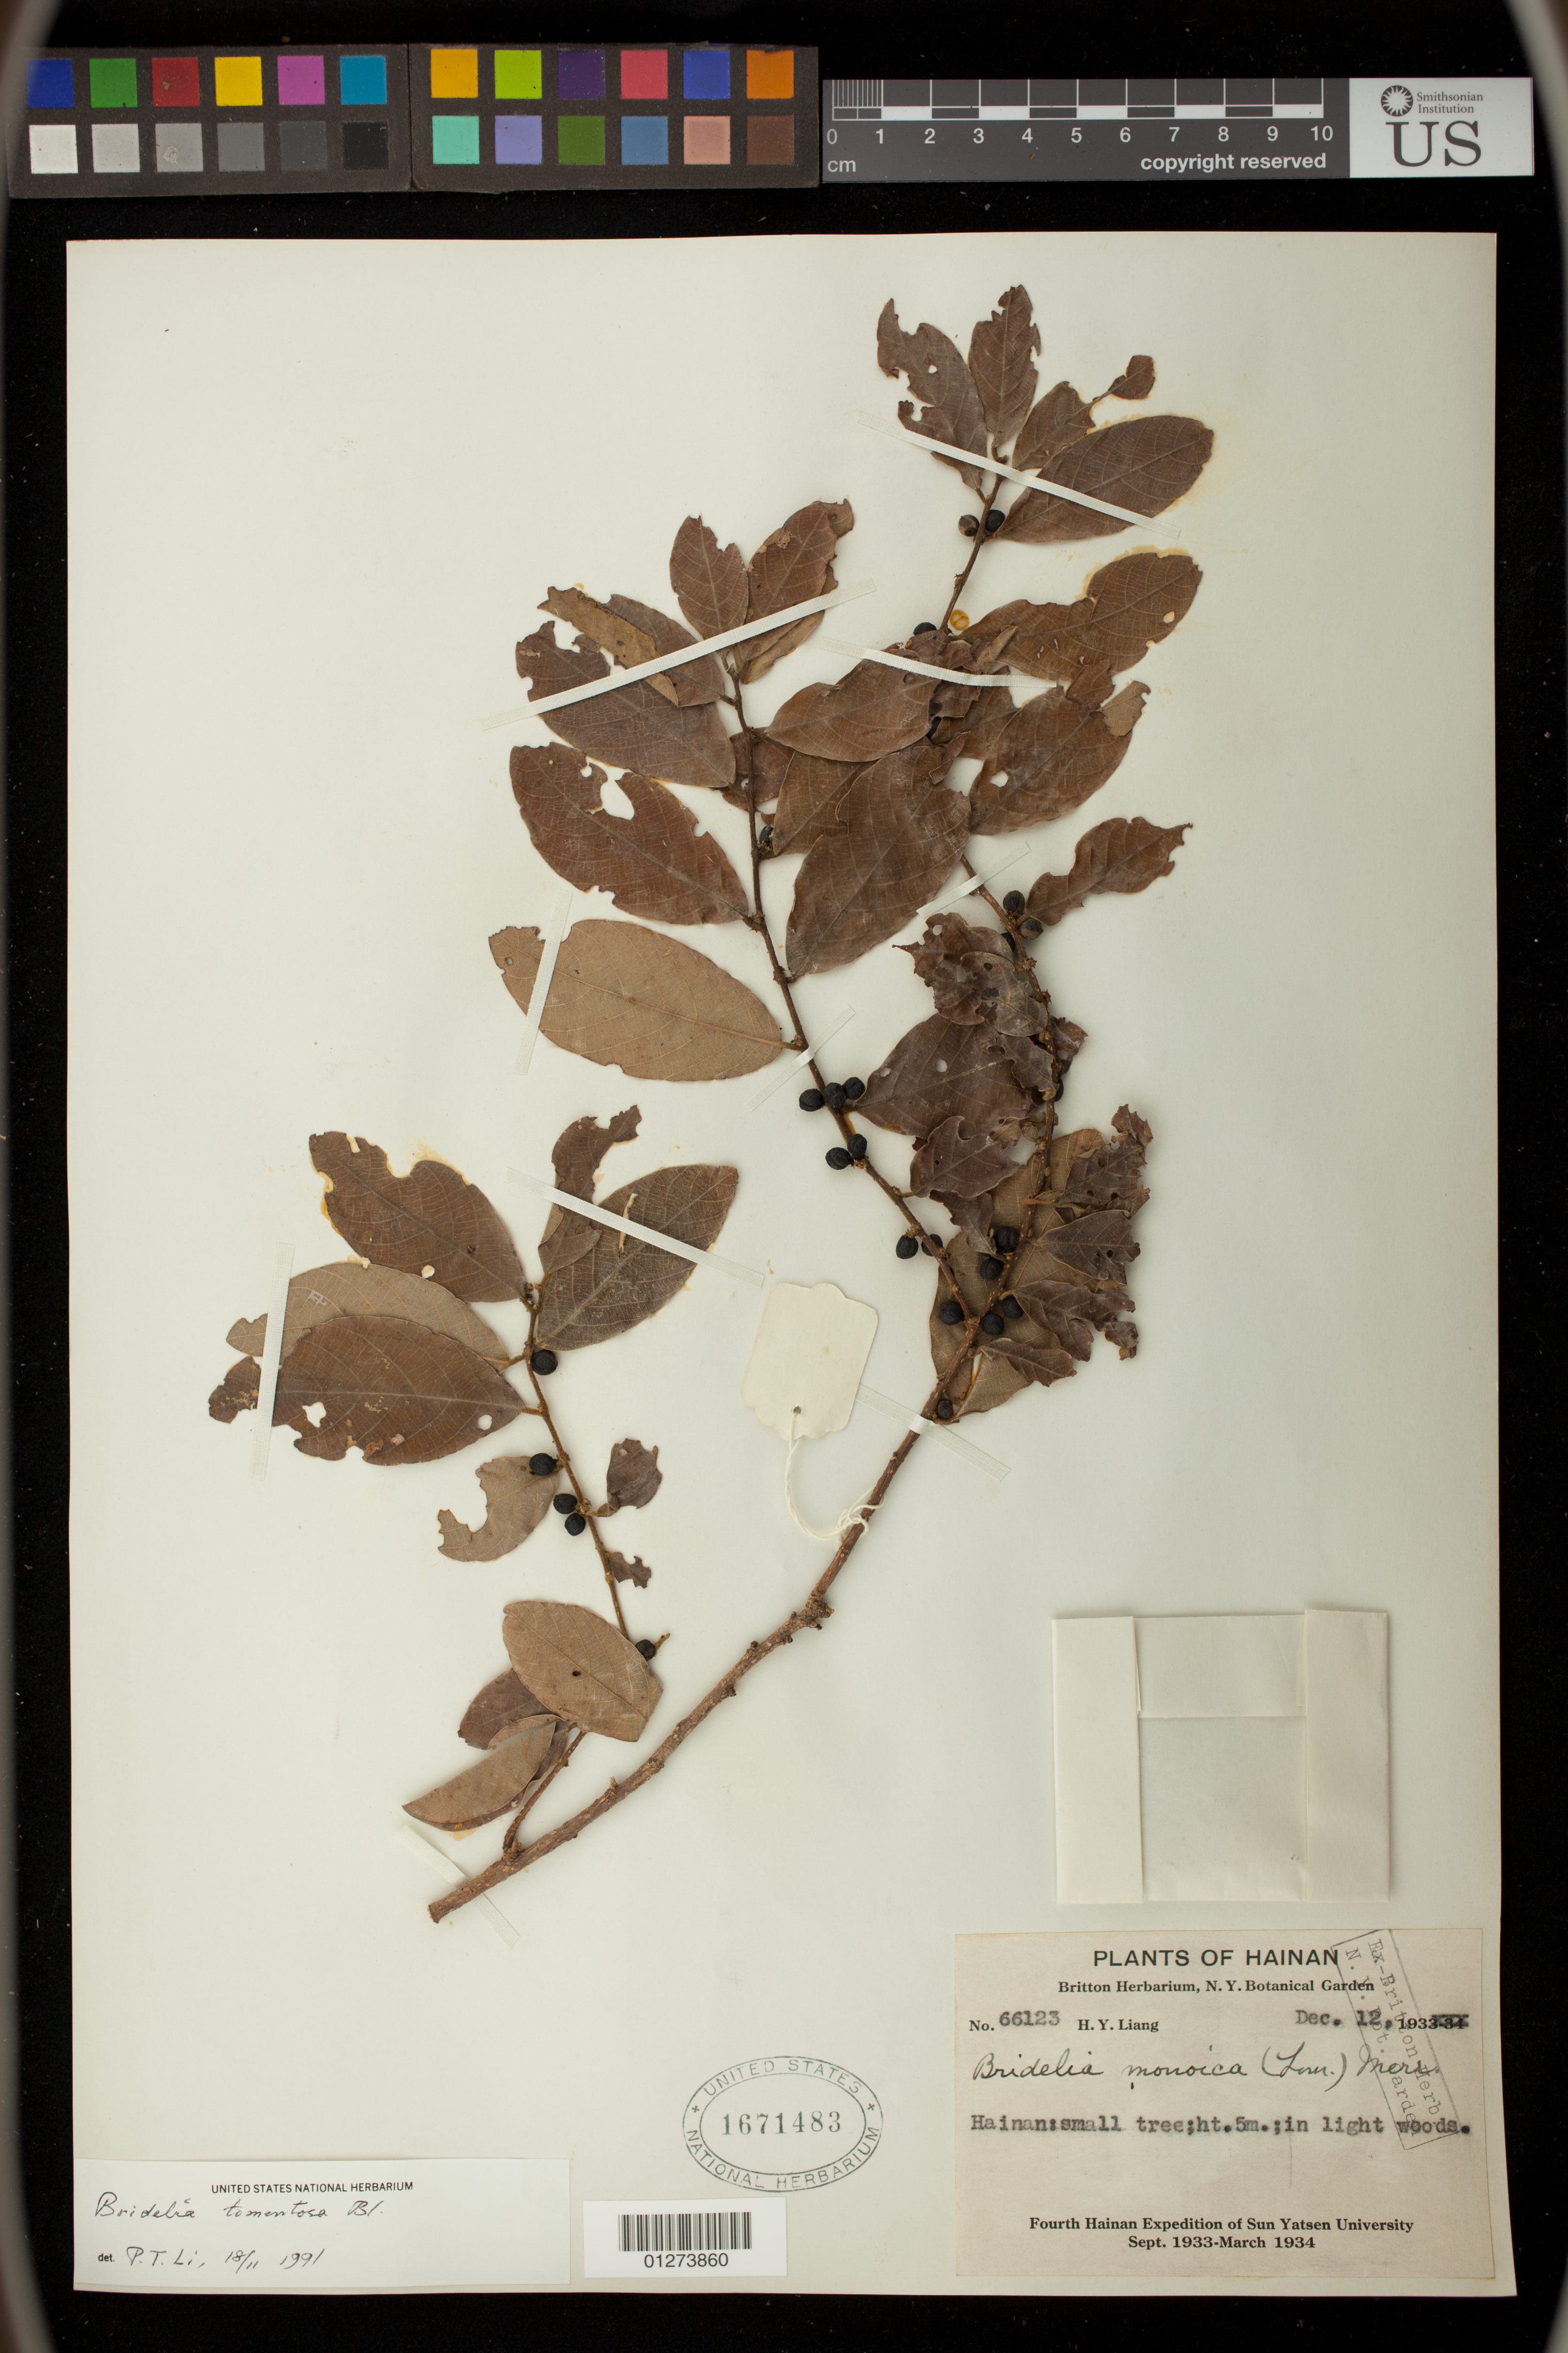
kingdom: Plantae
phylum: Tracheophyta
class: Magnoliopsida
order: Malpighiales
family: Phyllanthaceae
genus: Bridelia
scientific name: Bridelia tomentosa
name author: Blume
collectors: H. Y. Liang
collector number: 66123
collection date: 1933-12-12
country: China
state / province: Hainan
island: Hainan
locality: Hainan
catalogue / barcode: US 1671483